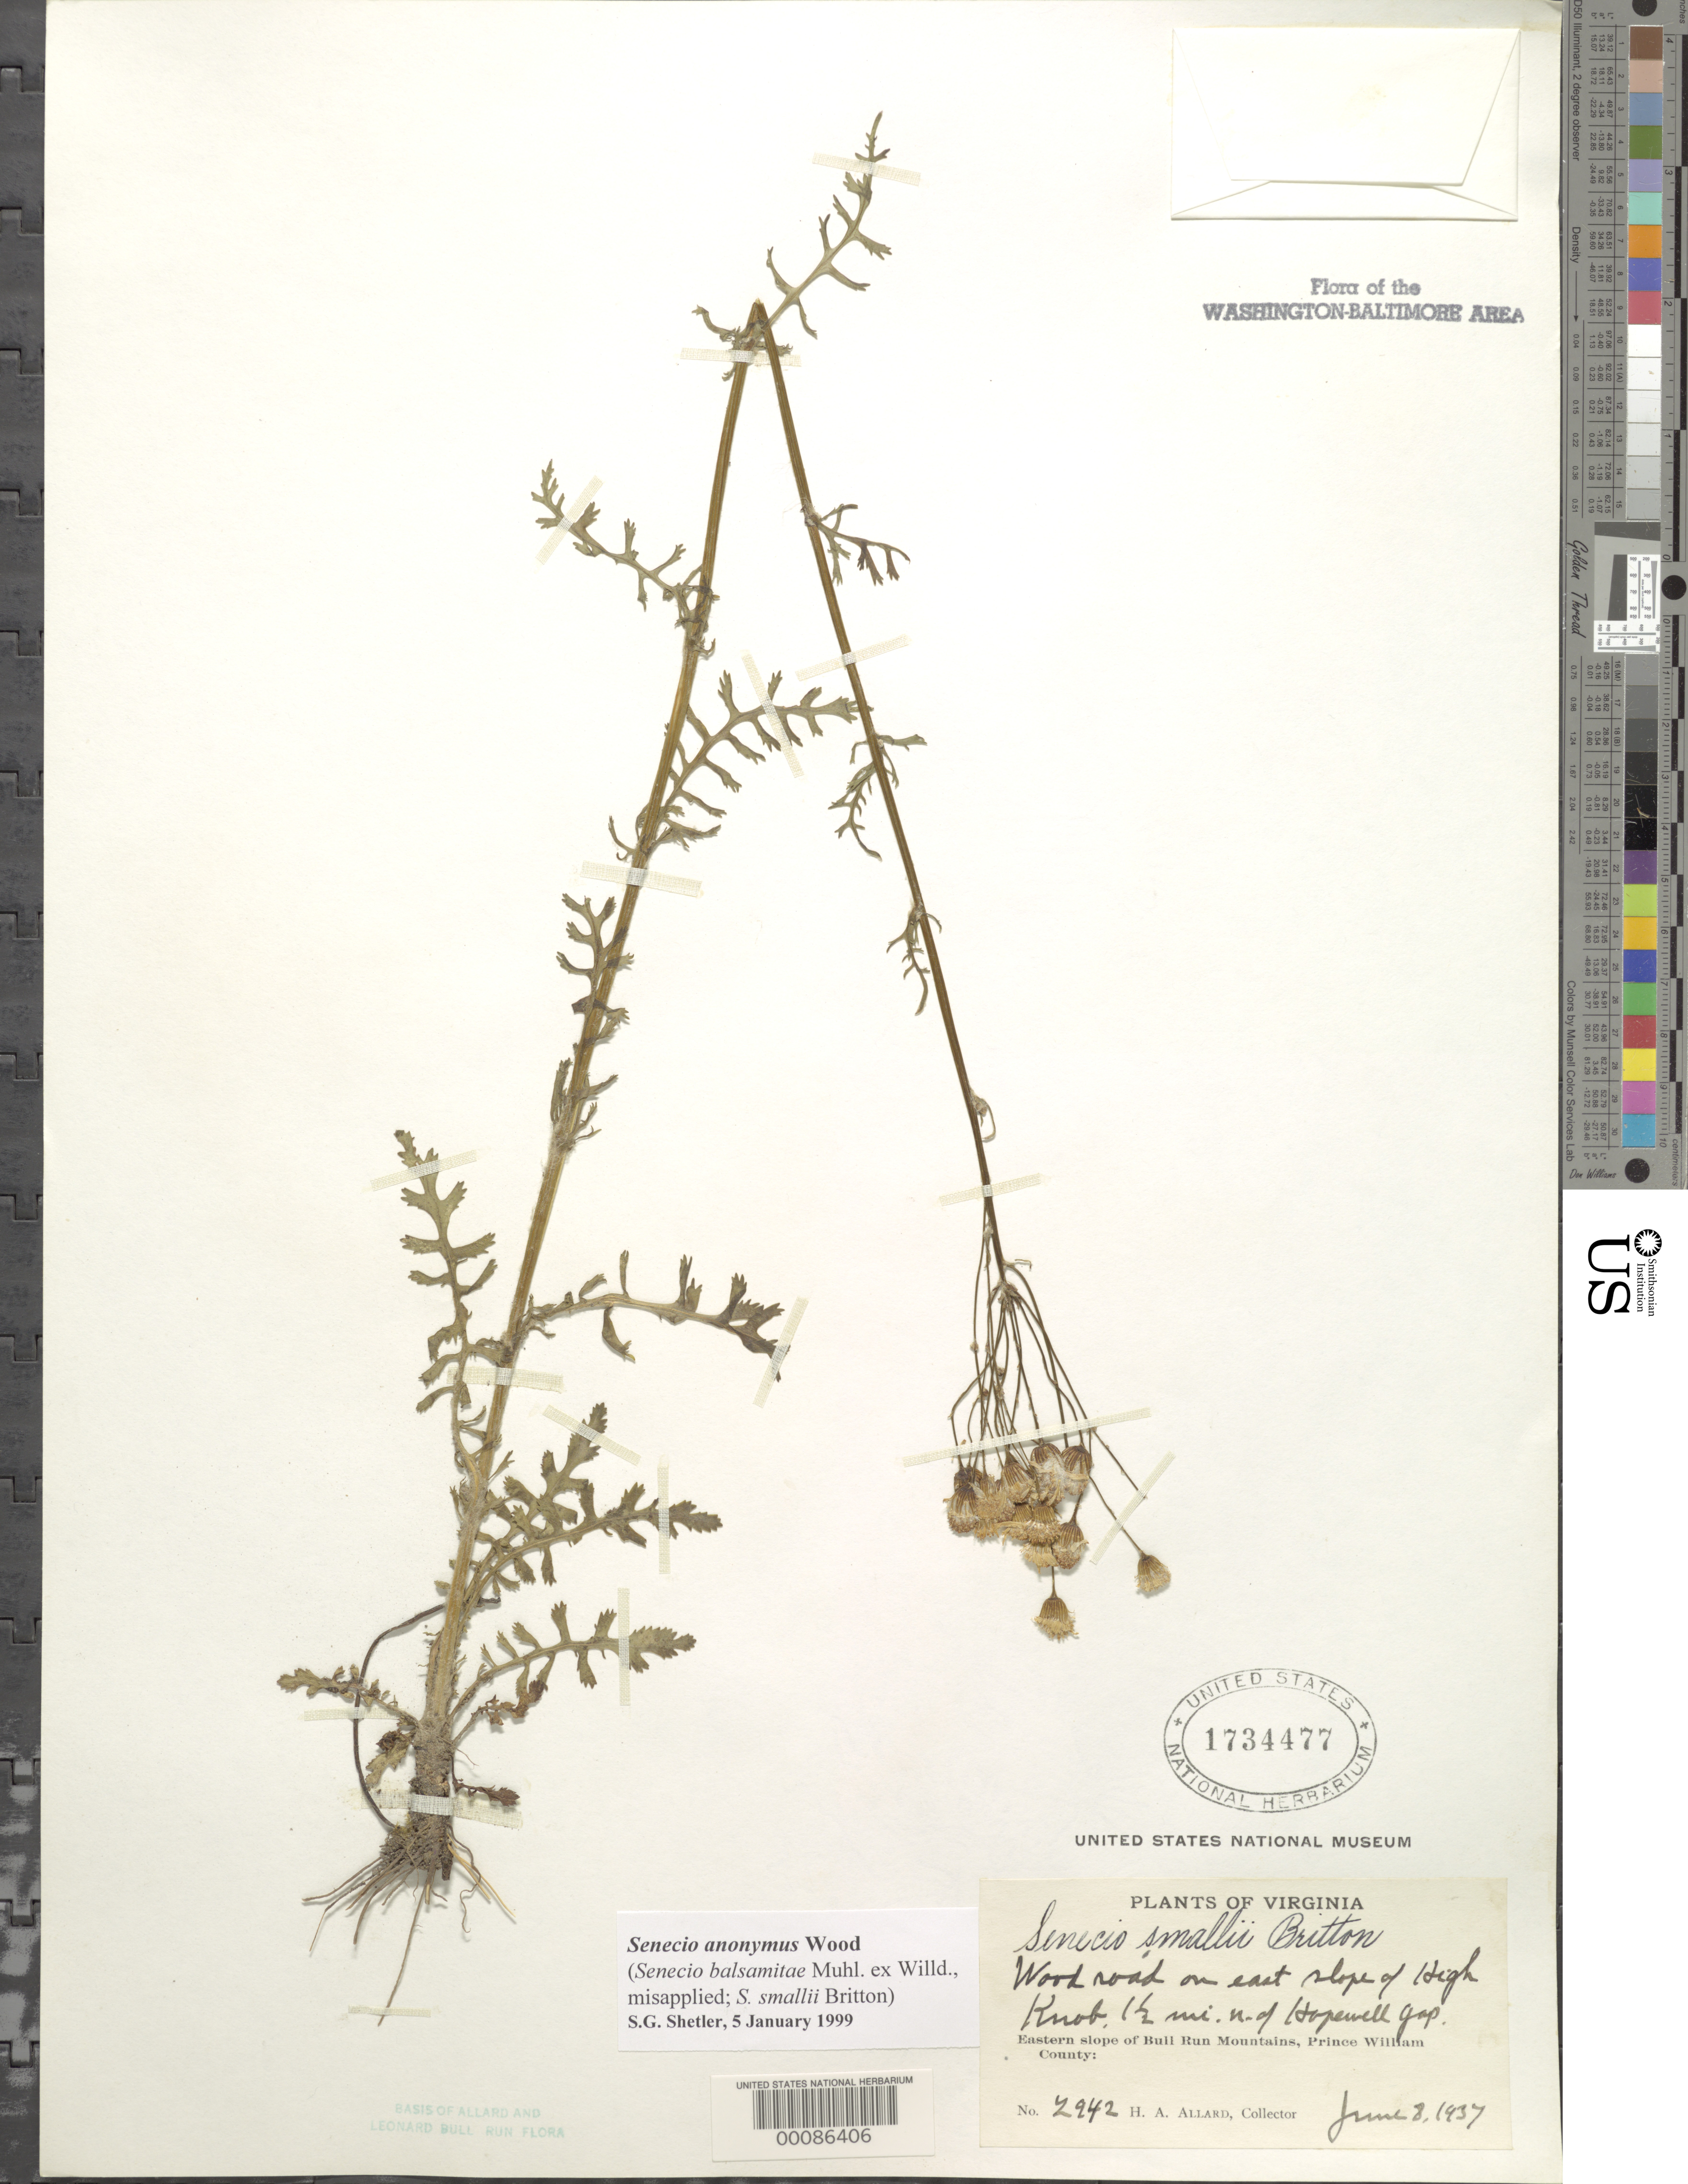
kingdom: Plantae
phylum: Tracheophyta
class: Magnoliopsida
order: Asterales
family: Asteraceae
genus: Packera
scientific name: Packera anonyma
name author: (Alph. Wood) W.A. Weber & Á. Löve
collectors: H. A. Allard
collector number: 2942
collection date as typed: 08 Jun 1937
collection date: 1937-06-08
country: United States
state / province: Virginia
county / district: Prince William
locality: High Knob north of Hopewell Gap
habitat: Wooded road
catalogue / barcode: US 1734477